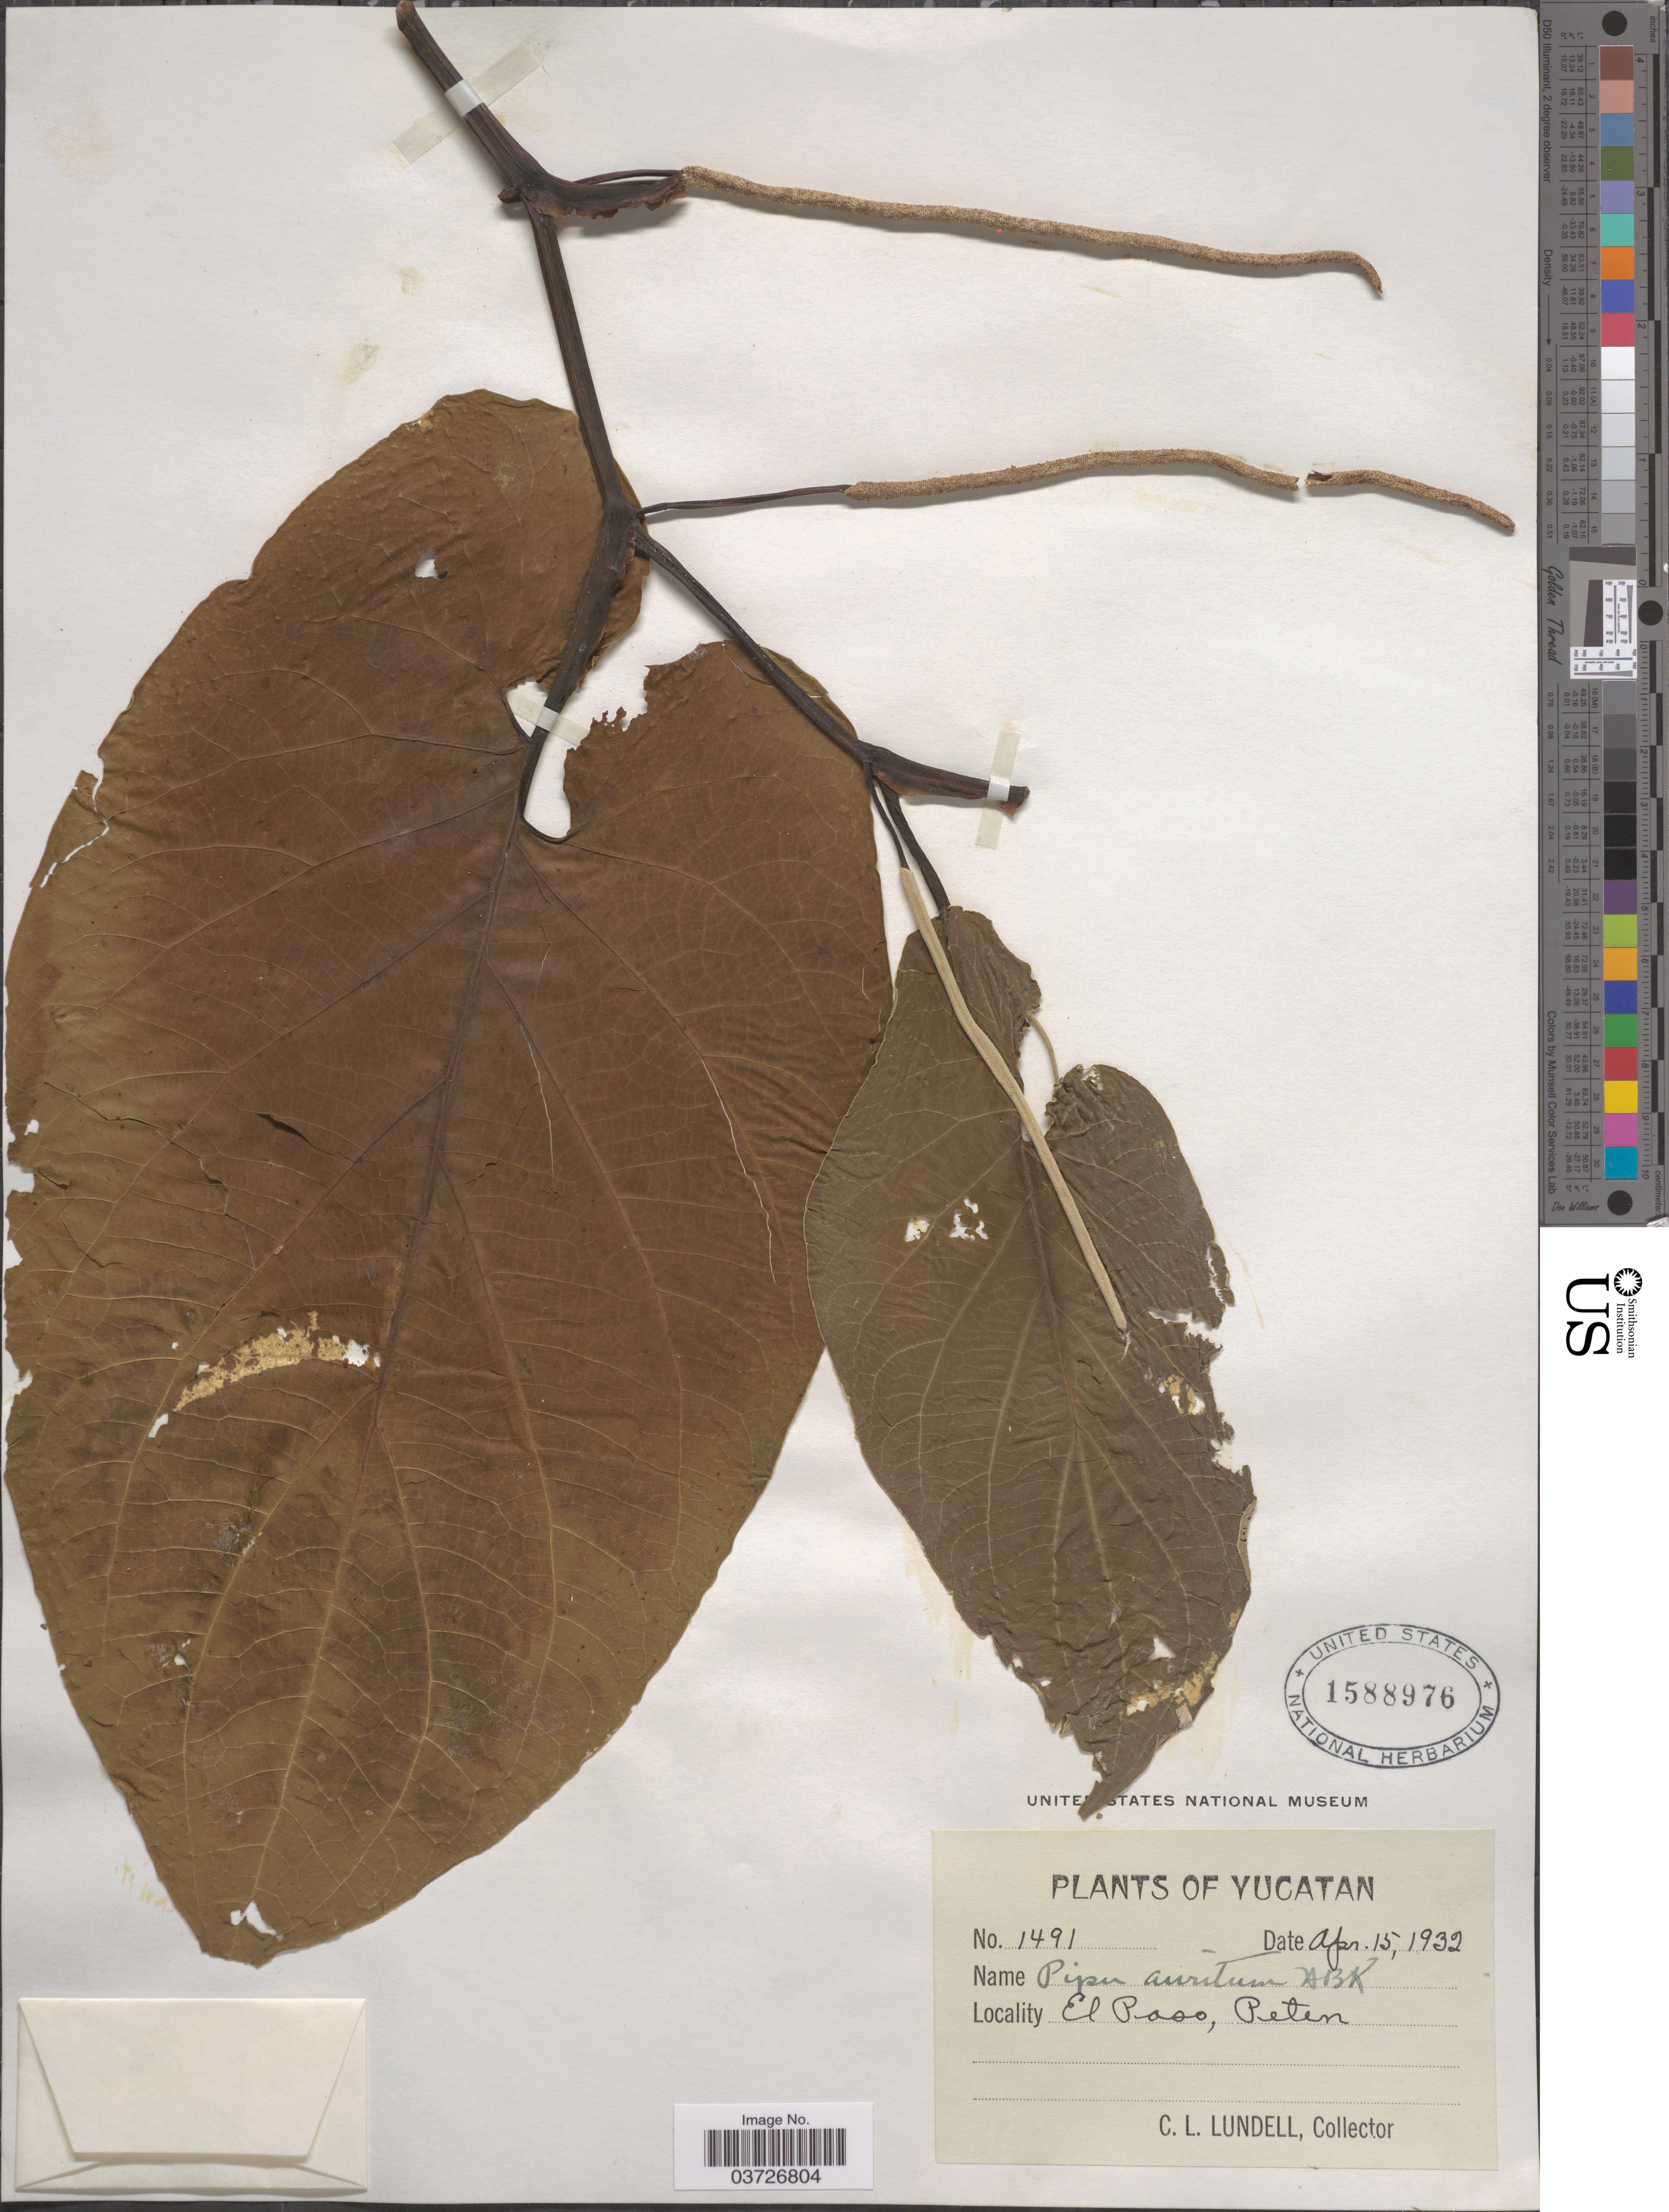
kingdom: Plantae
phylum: Tracheophyta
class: Magnoliopsida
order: Piperales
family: Piperaceae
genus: Piper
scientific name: Piper auritum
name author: Kunth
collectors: C. L. Lundell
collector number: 1491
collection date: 1932-04-15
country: Guatemala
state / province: El Peten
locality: El Paso, Peten.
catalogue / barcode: US 1588976